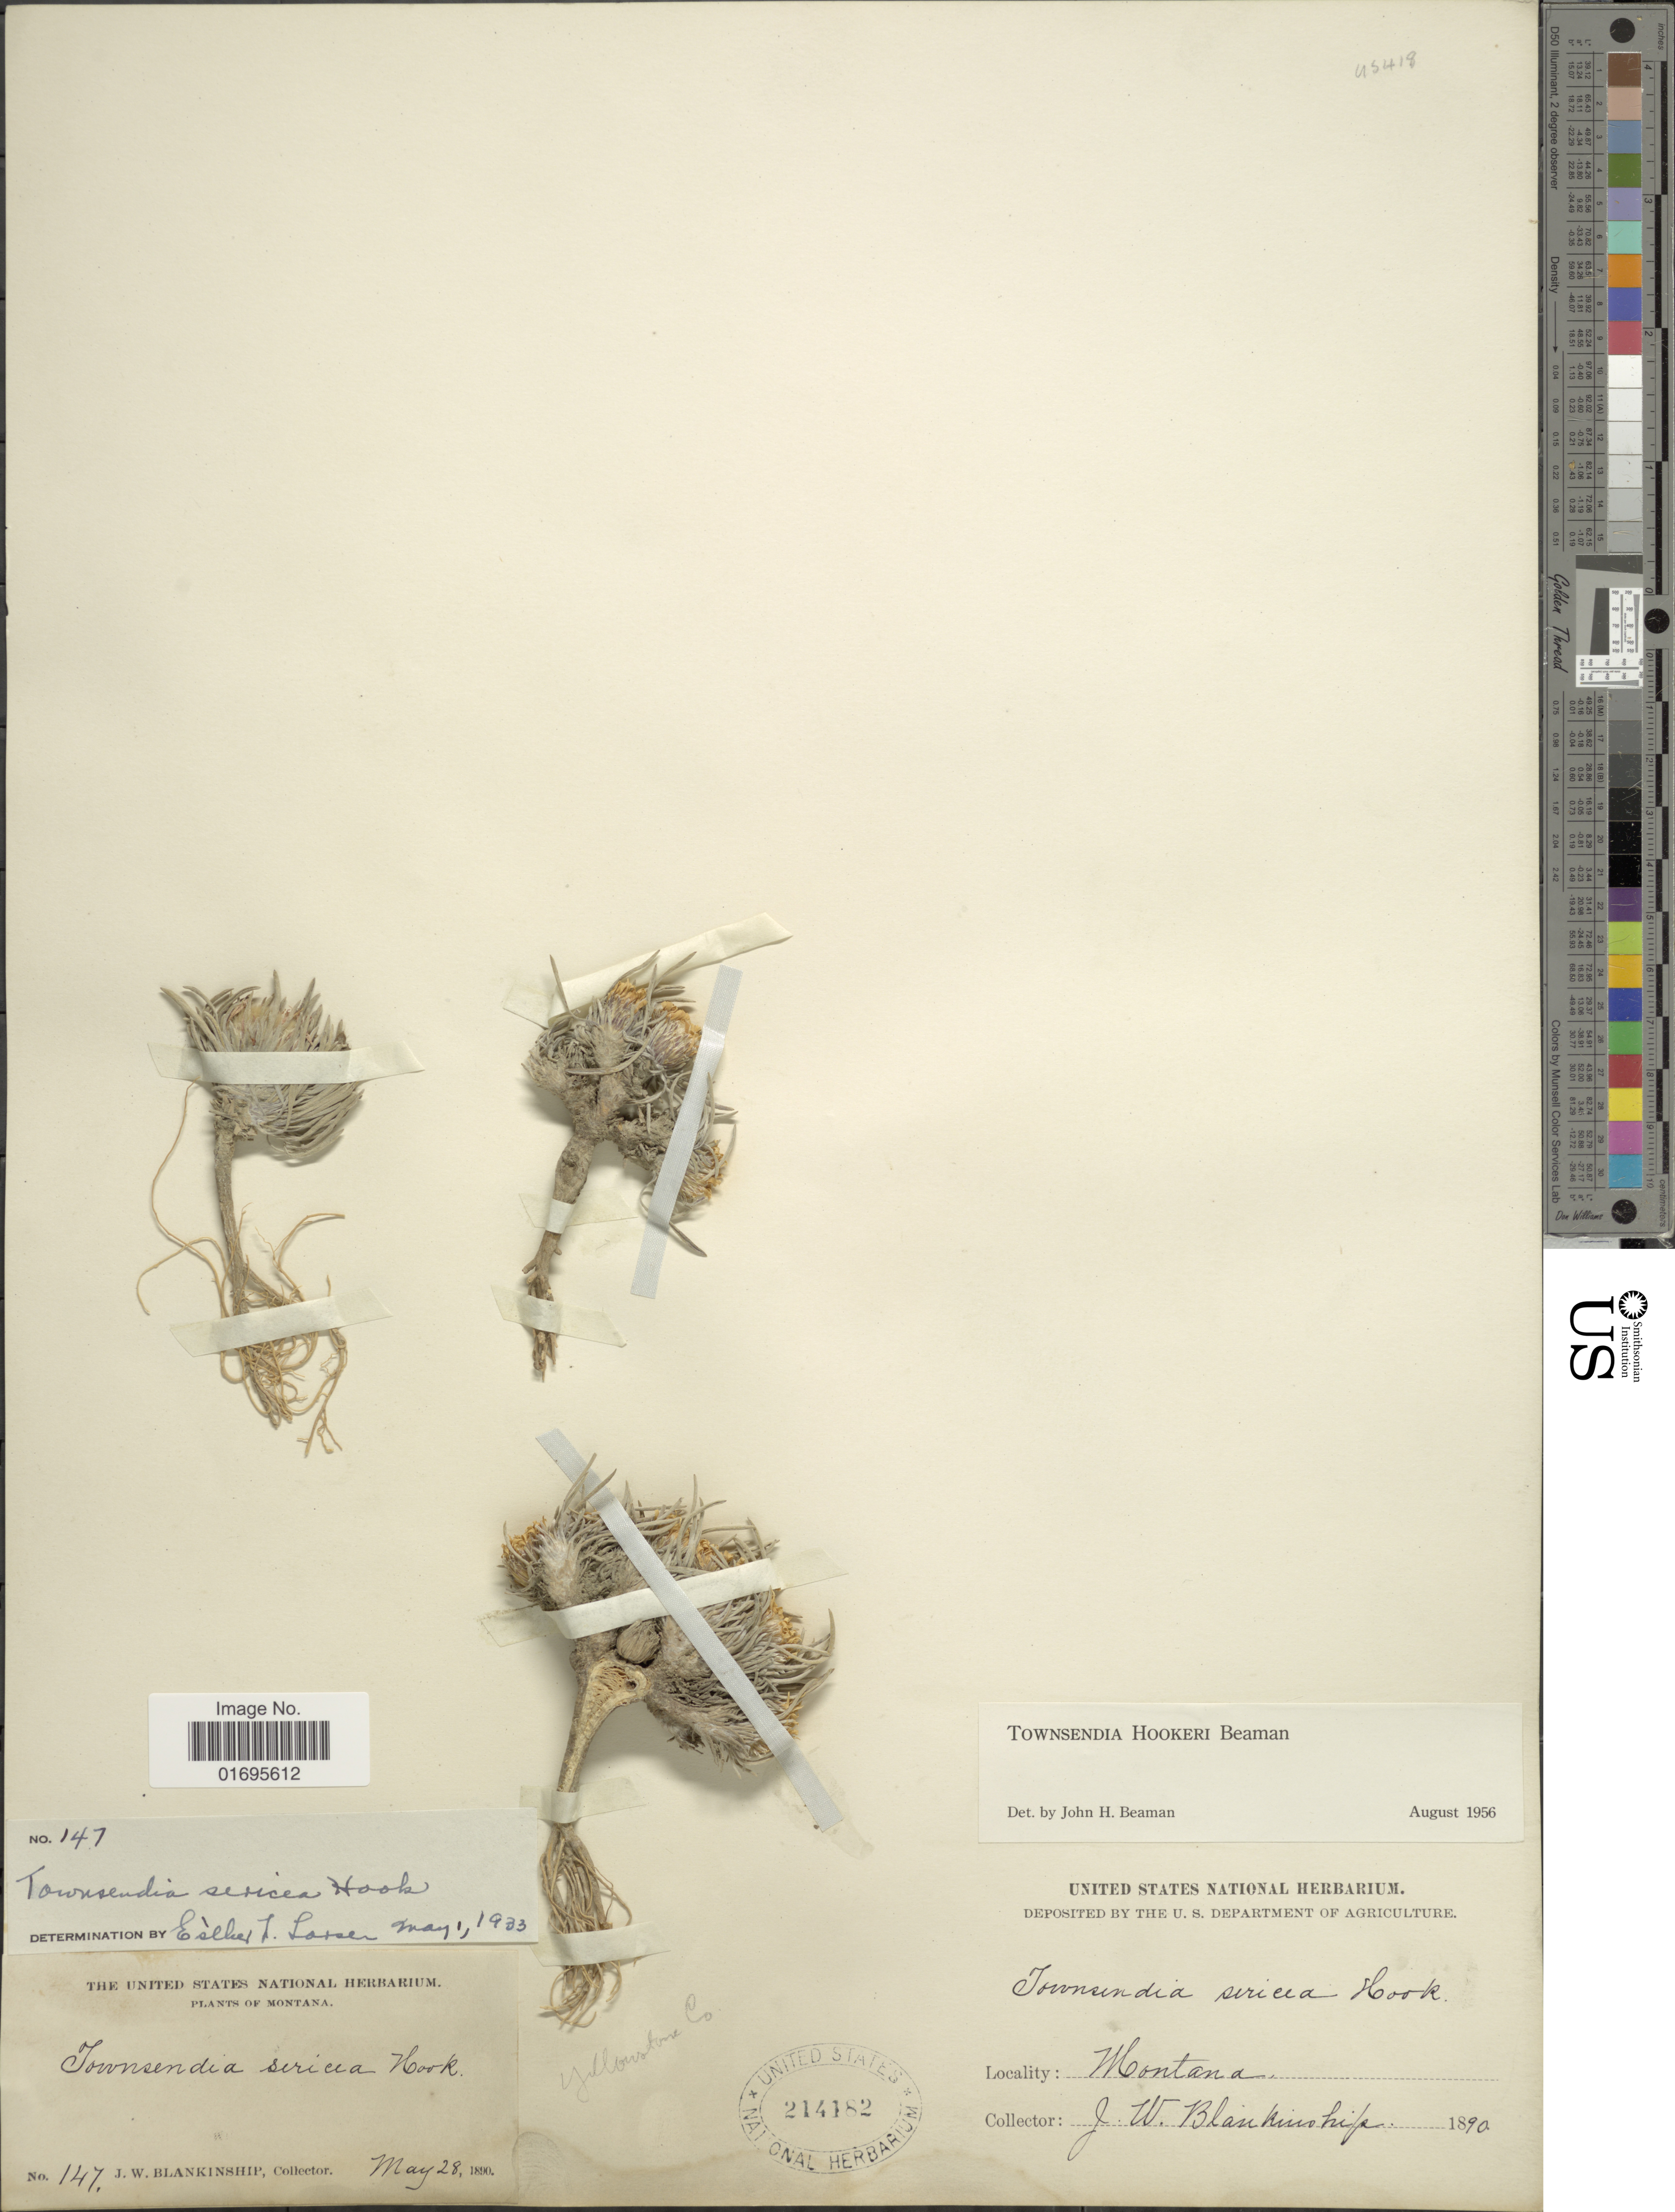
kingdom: Plantae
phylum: Tracheophyta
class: Magnoliopsida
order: Asterales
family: Asteraceae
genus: Townsendia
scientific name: Townsendia hookeri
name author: Beaman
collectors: J. W. Blankinship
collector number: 147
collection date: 1890-05-28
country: United States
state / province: Montana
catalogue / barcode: US 214182